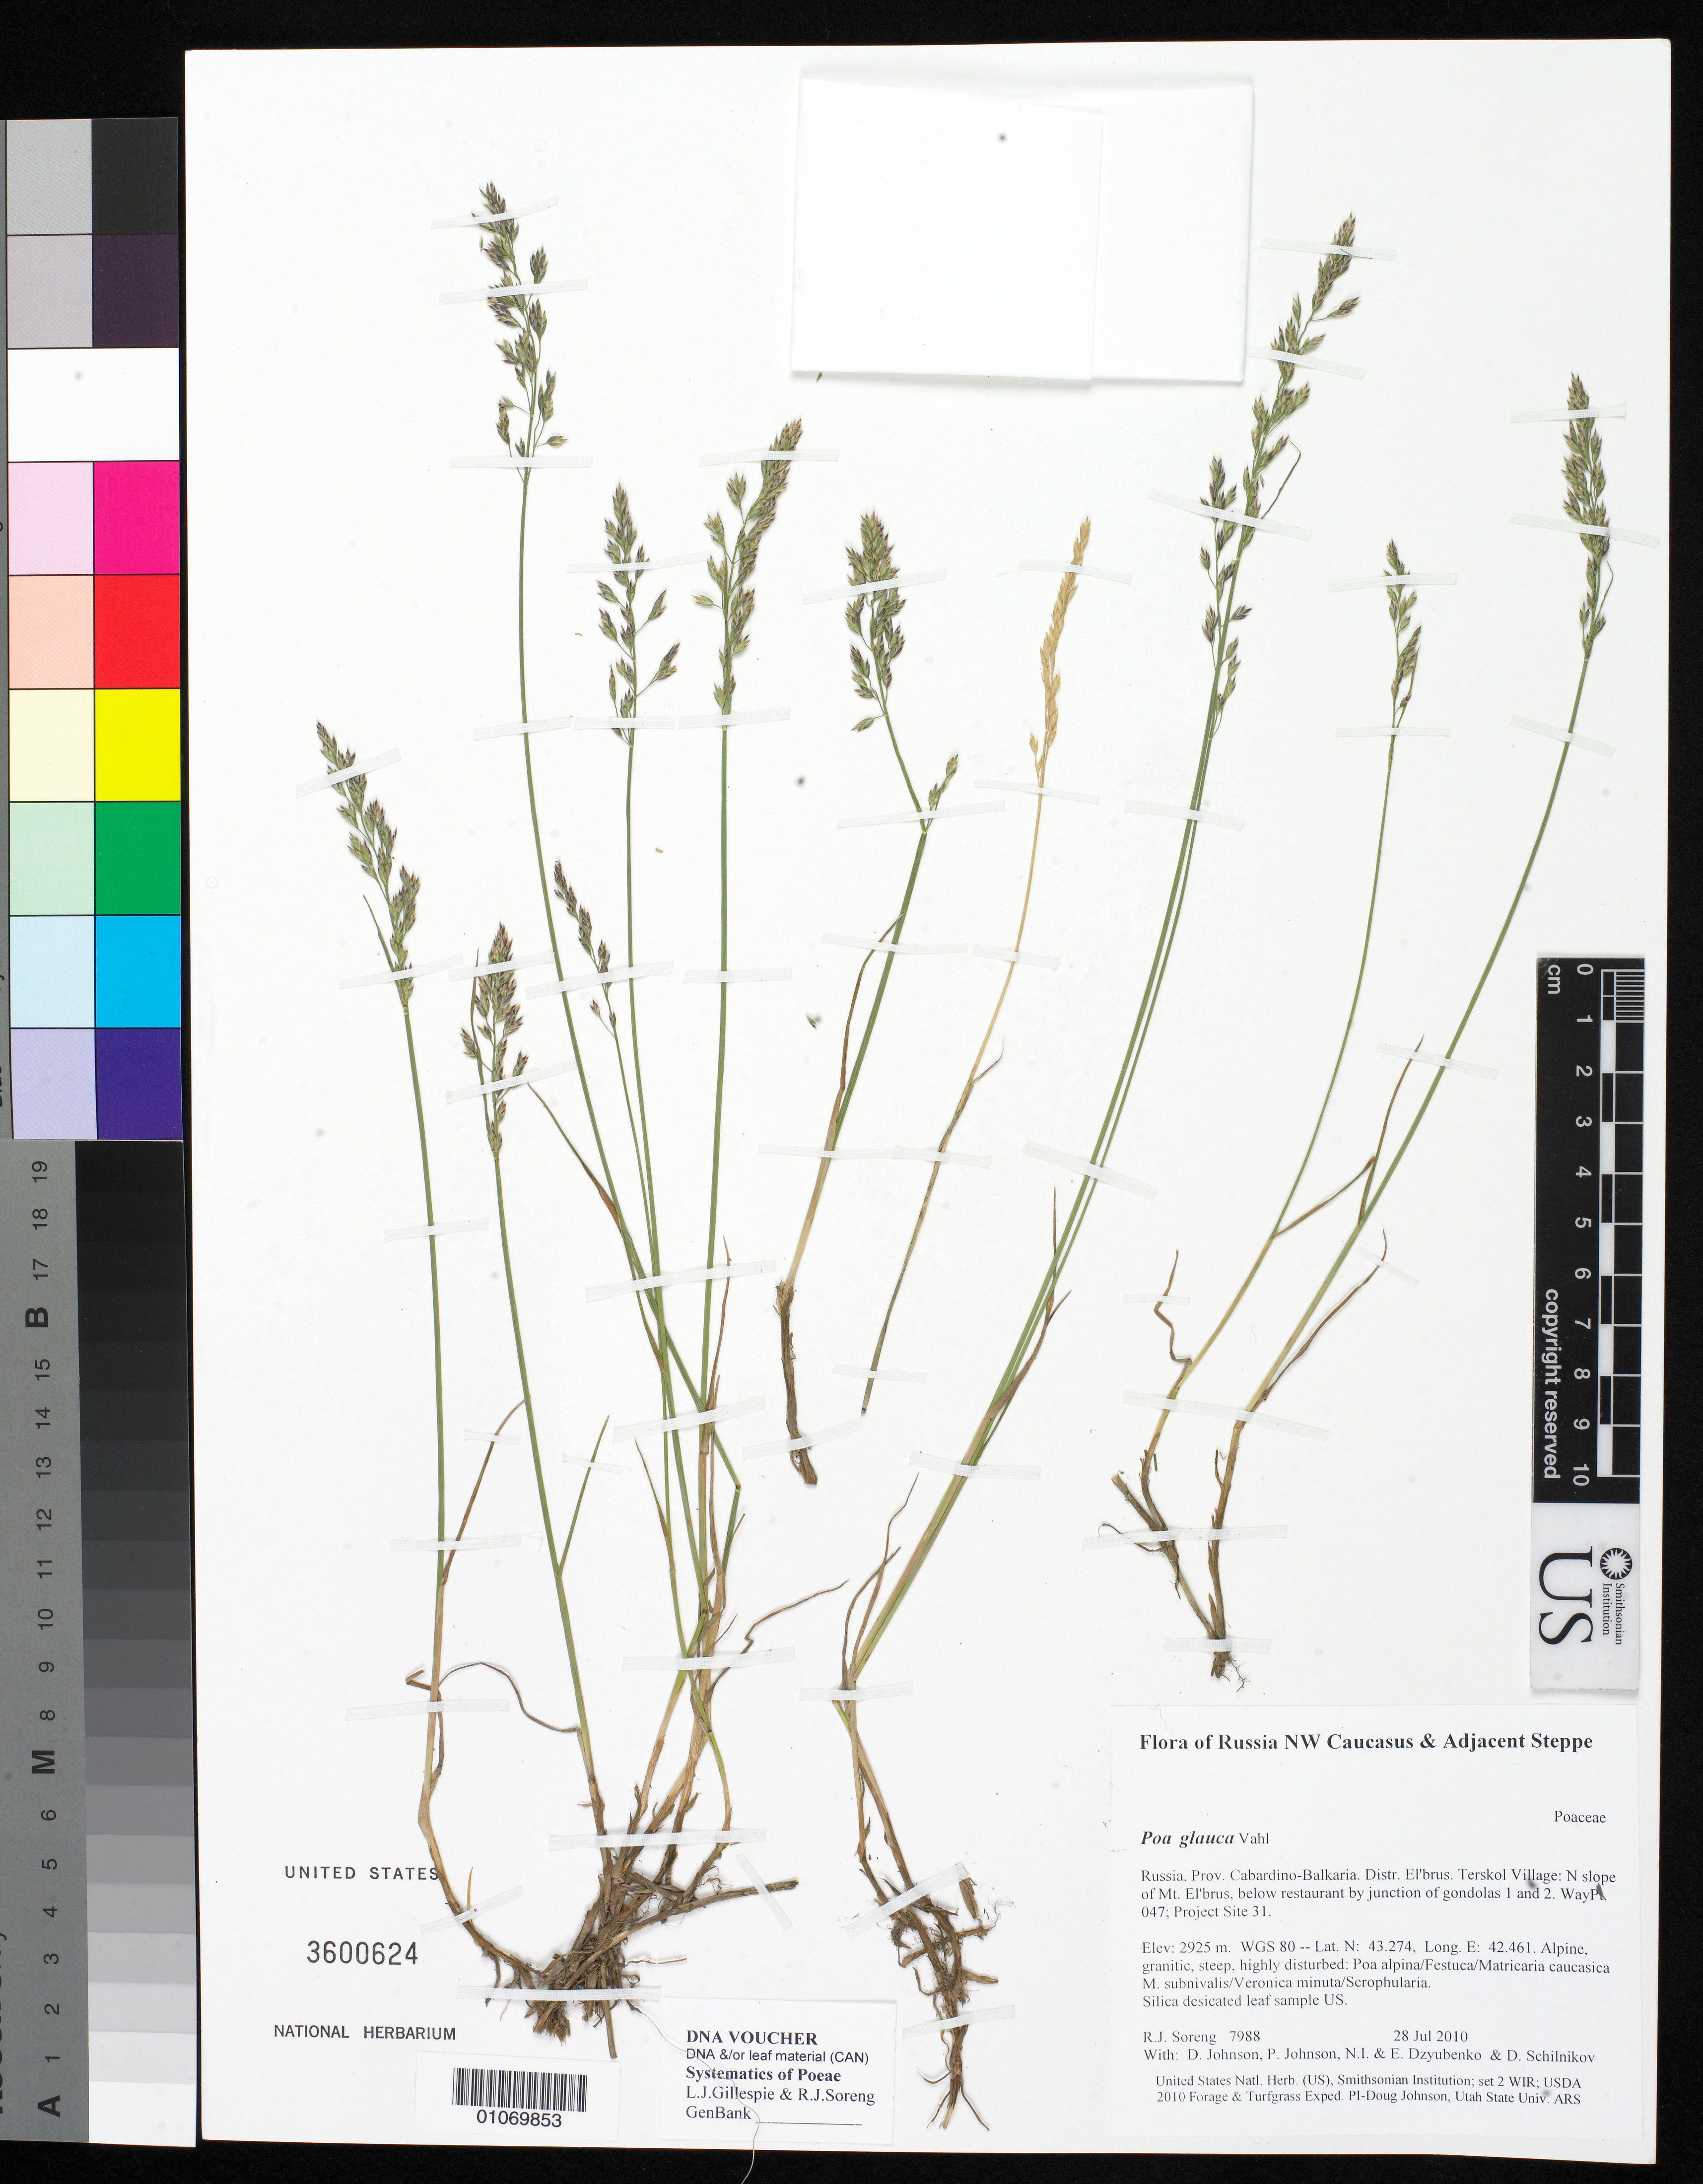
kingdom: Plantae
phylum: Tracheophyta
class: Liliopsida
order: Poales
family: Poaceae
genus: Poa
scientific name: Poa glauca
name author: Vahl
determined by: Soreng, Robert J., Research Associate (BOT), Smithsonian Institution - National Museum of Natural History (UNITED STATES)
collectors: R. J. Soreng, D. Johnson, P. Johnson, N. Dzyubenko, E. Dzyubenko & D. Schilnikov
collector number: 7988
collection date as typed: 28 Jul 2010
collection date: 2010-07-28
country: Russian Federation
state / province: Kabardino-Balkar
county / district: El'brus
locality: Terskol Village: N slope of Mt. El'brus, below restaurant by junction of gondolas 1 and 2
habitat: Alpine, granitic, steep, highly disturbed: Poa alpina/Festuca/Matricaria caucasica M. subnivalis/Veronica minuta/Scrophularia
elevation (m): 2925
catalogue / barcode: US 3600624